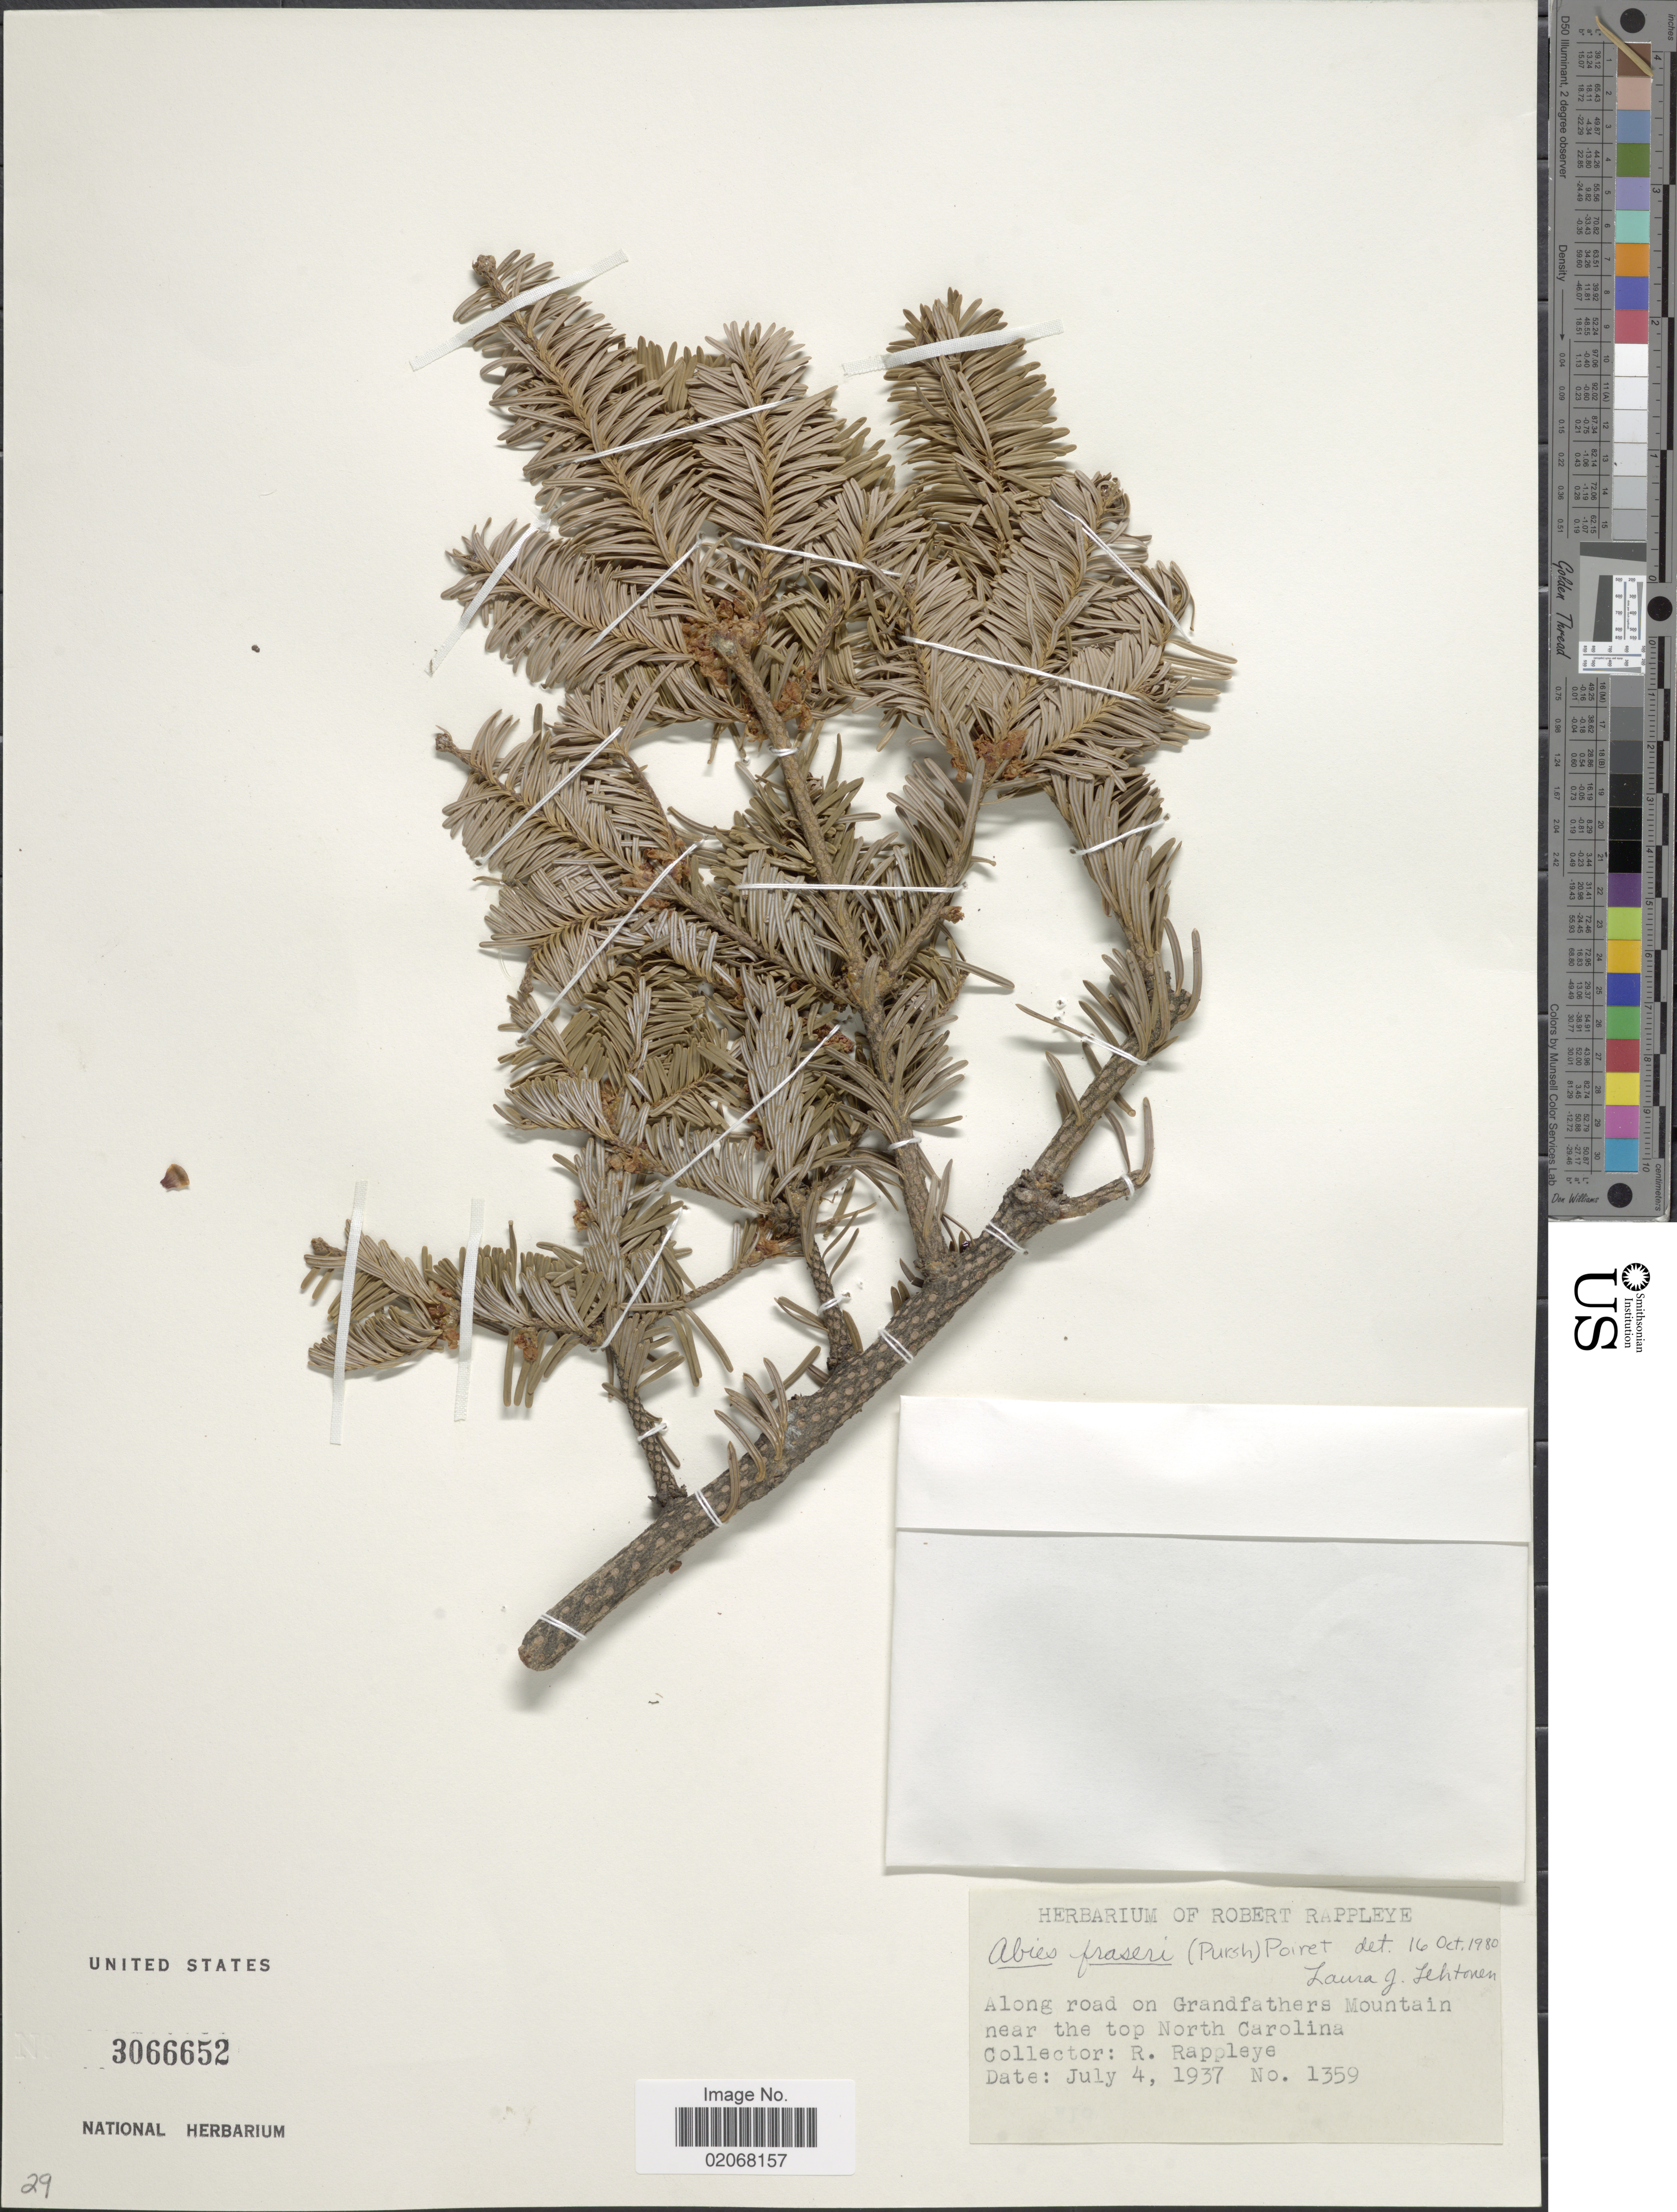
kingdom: Plantae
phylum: Tracheophyta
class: Pinopsida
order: Pinales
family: Pinaceae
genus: Abies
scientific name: Abies fraseri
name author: (Pursh) Poir.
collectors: R. Rappleye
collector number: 1359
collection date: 1937-07-04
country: United States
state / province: North Carolina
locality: Along road on Grandfathers Mountain near the top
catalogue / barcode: US 3066652